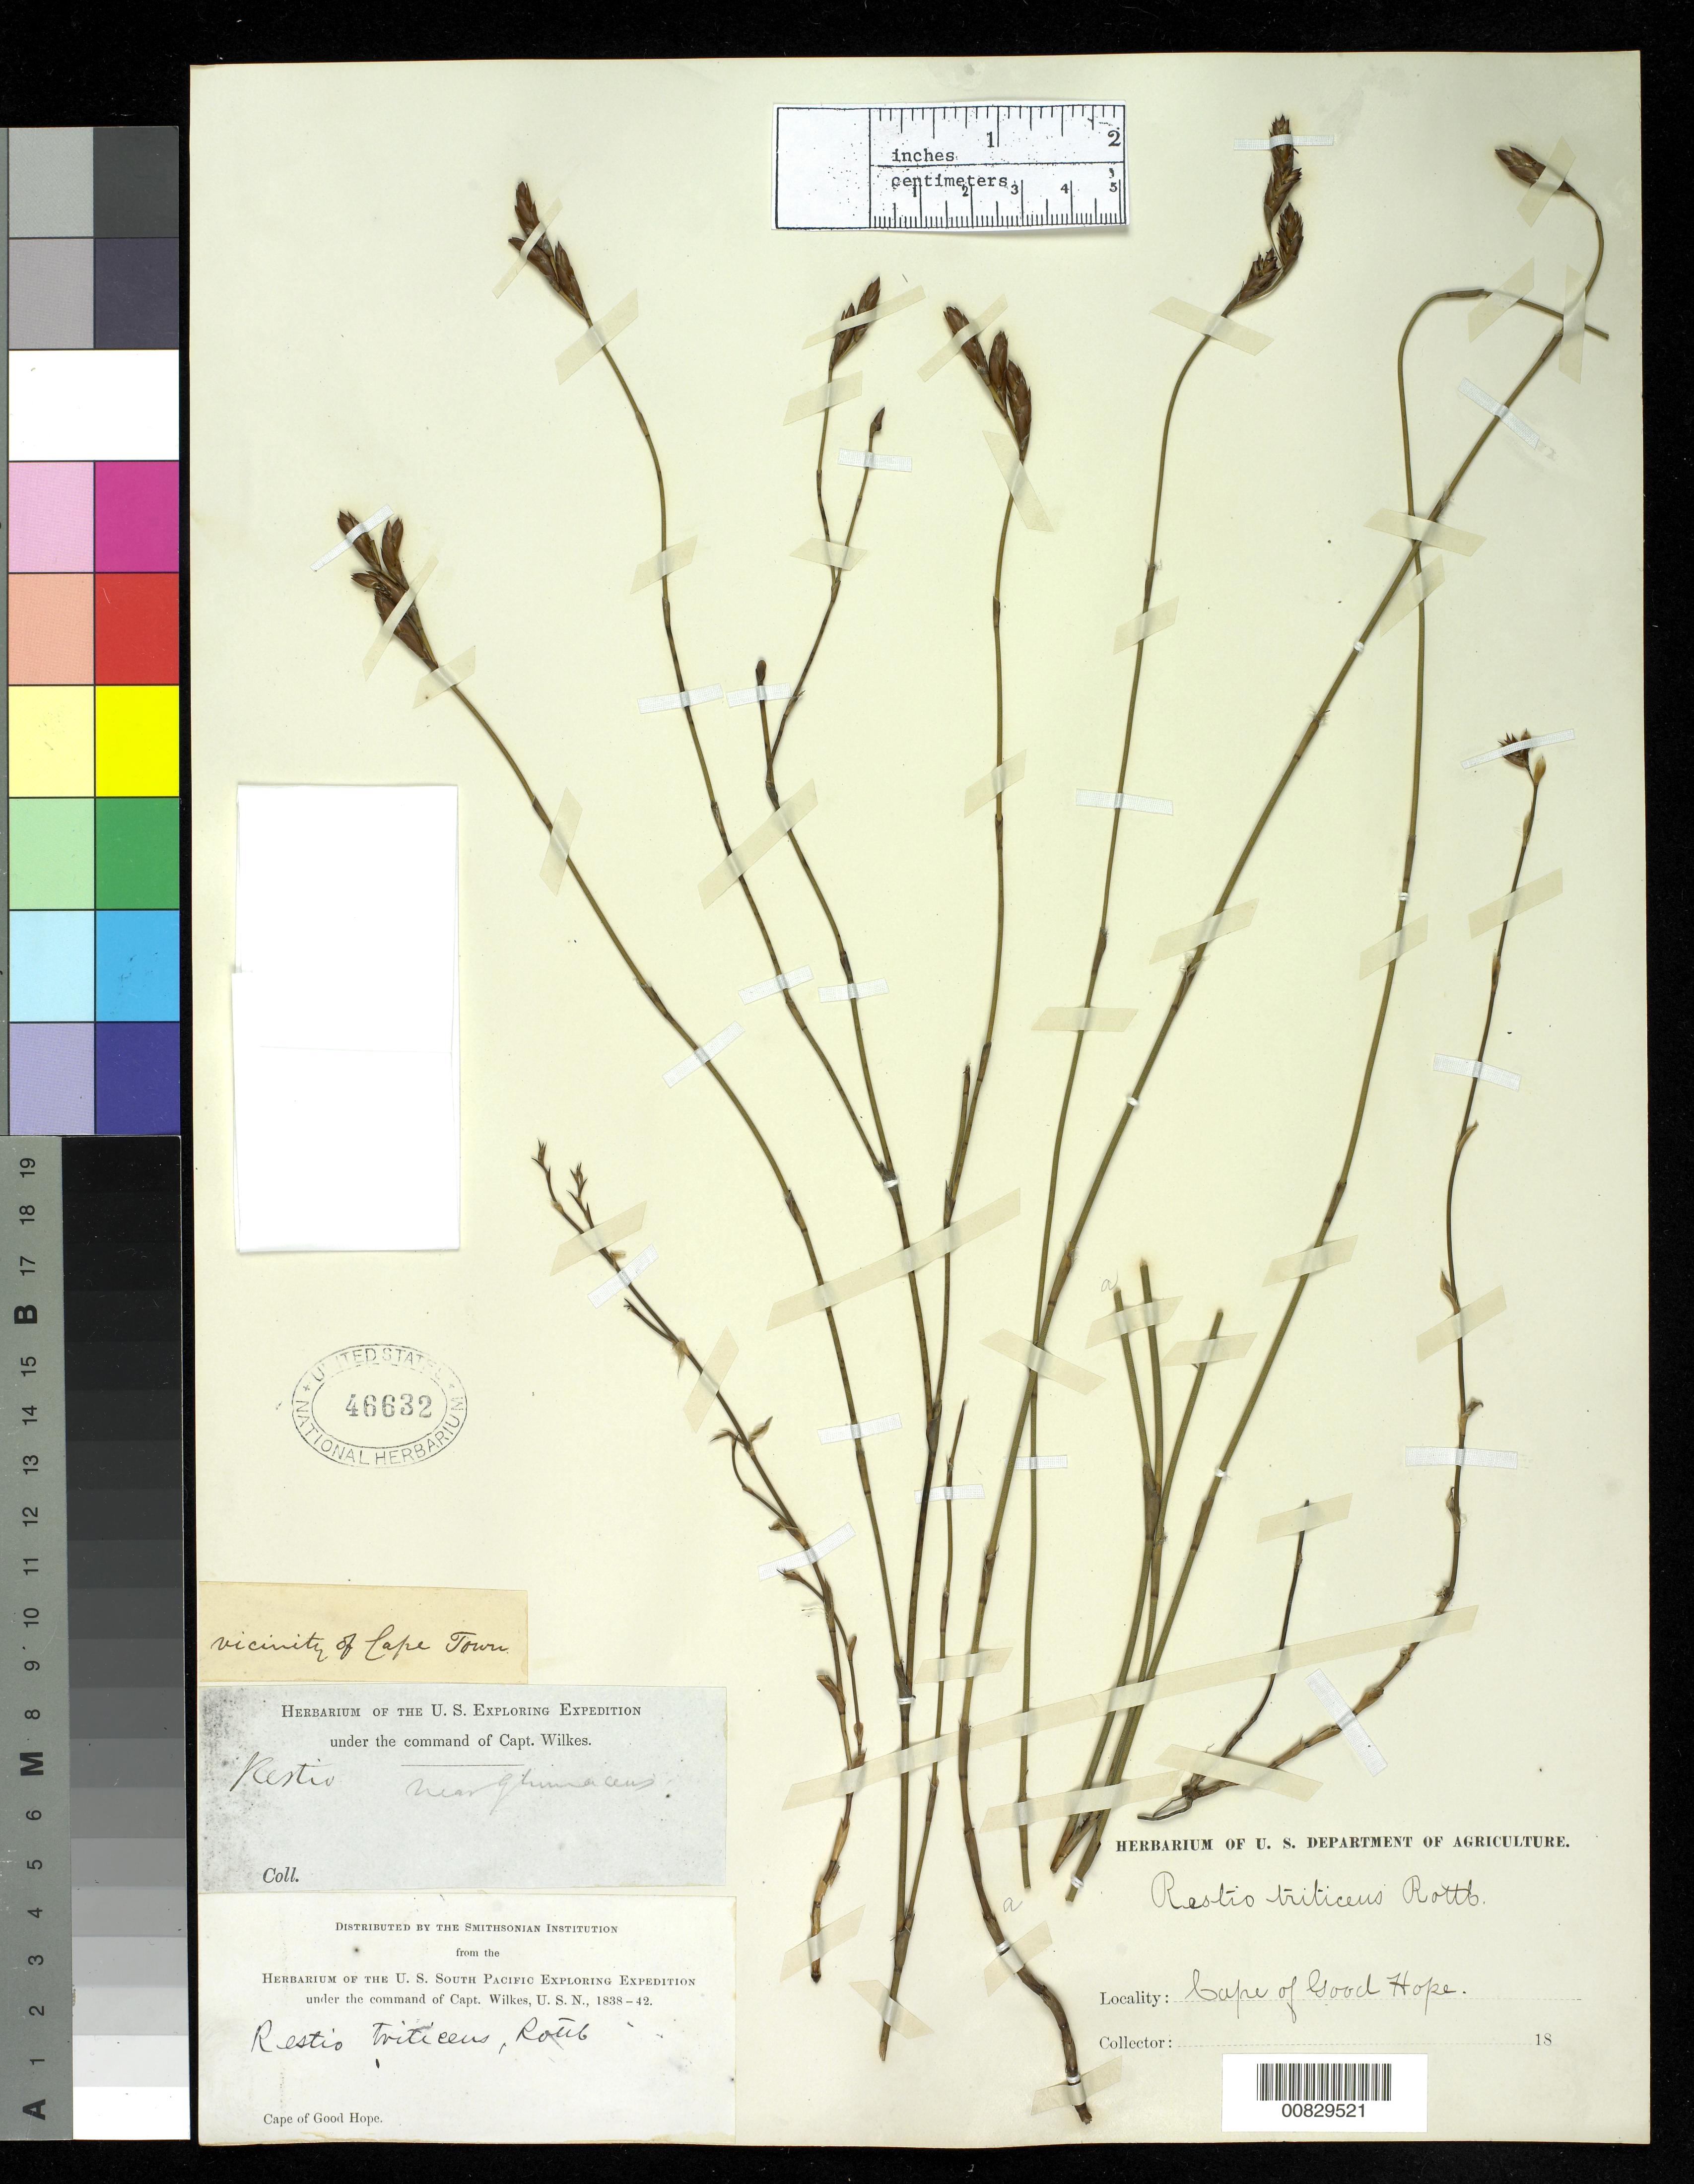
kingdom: Plantae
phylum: Tracheophyta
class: Liliopsida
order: Poales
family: Restionaceae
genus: Restio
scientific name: Restio triticeus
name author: Rottb.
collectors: Wilkes Explor. Exped.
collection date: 1838/1842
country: South Africa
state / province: Western Cape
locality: Cape of Good Hope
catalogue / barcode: US 46632